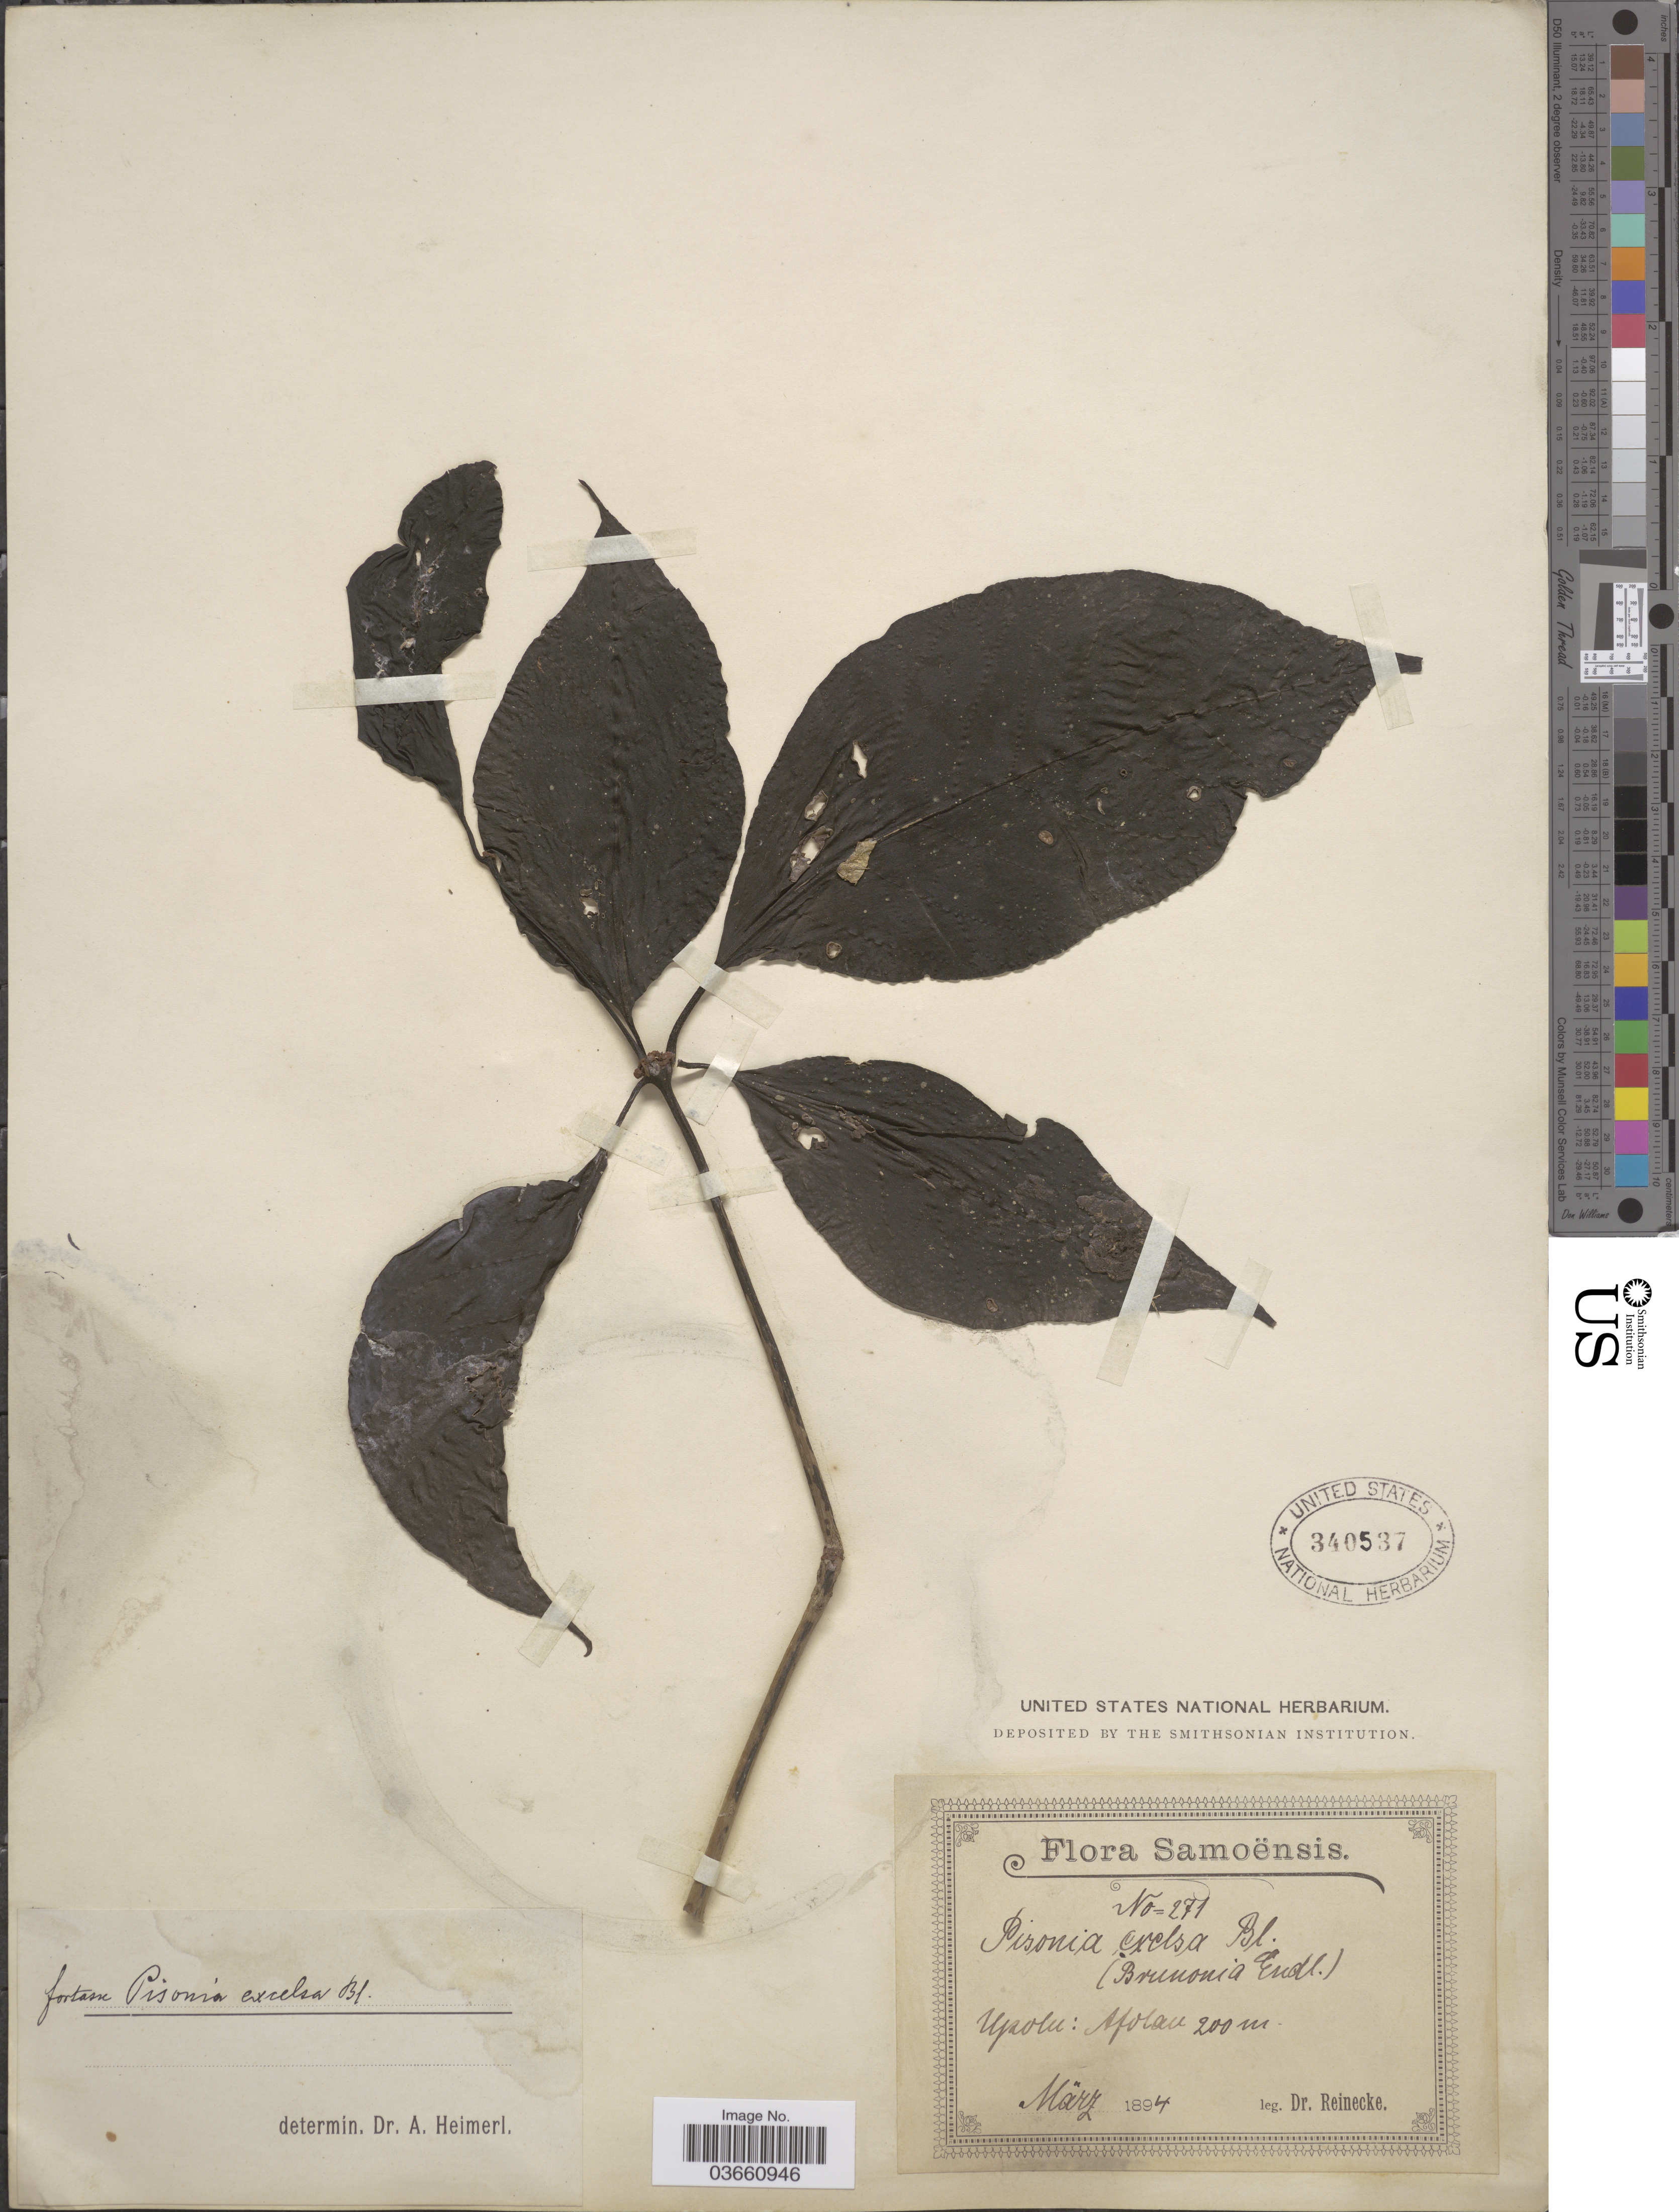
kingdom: Plantae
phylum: Tracheophyta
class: Magnoliopsida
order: Caryophyllales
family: Nyctaginaceae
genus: Ceodes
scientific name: Ceodes umbellifera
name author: J.R. Forst. & G. Forst.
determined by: Wagner, W. L., (BOT), Smithsonian Institution - National Museum of Natural History (UNITED STATES)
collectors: -- Reinecke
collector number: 271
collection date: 1894-03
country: Samoa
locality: Samoënsis. Upolu: Afolau.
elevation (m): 200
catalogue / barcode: US 340537